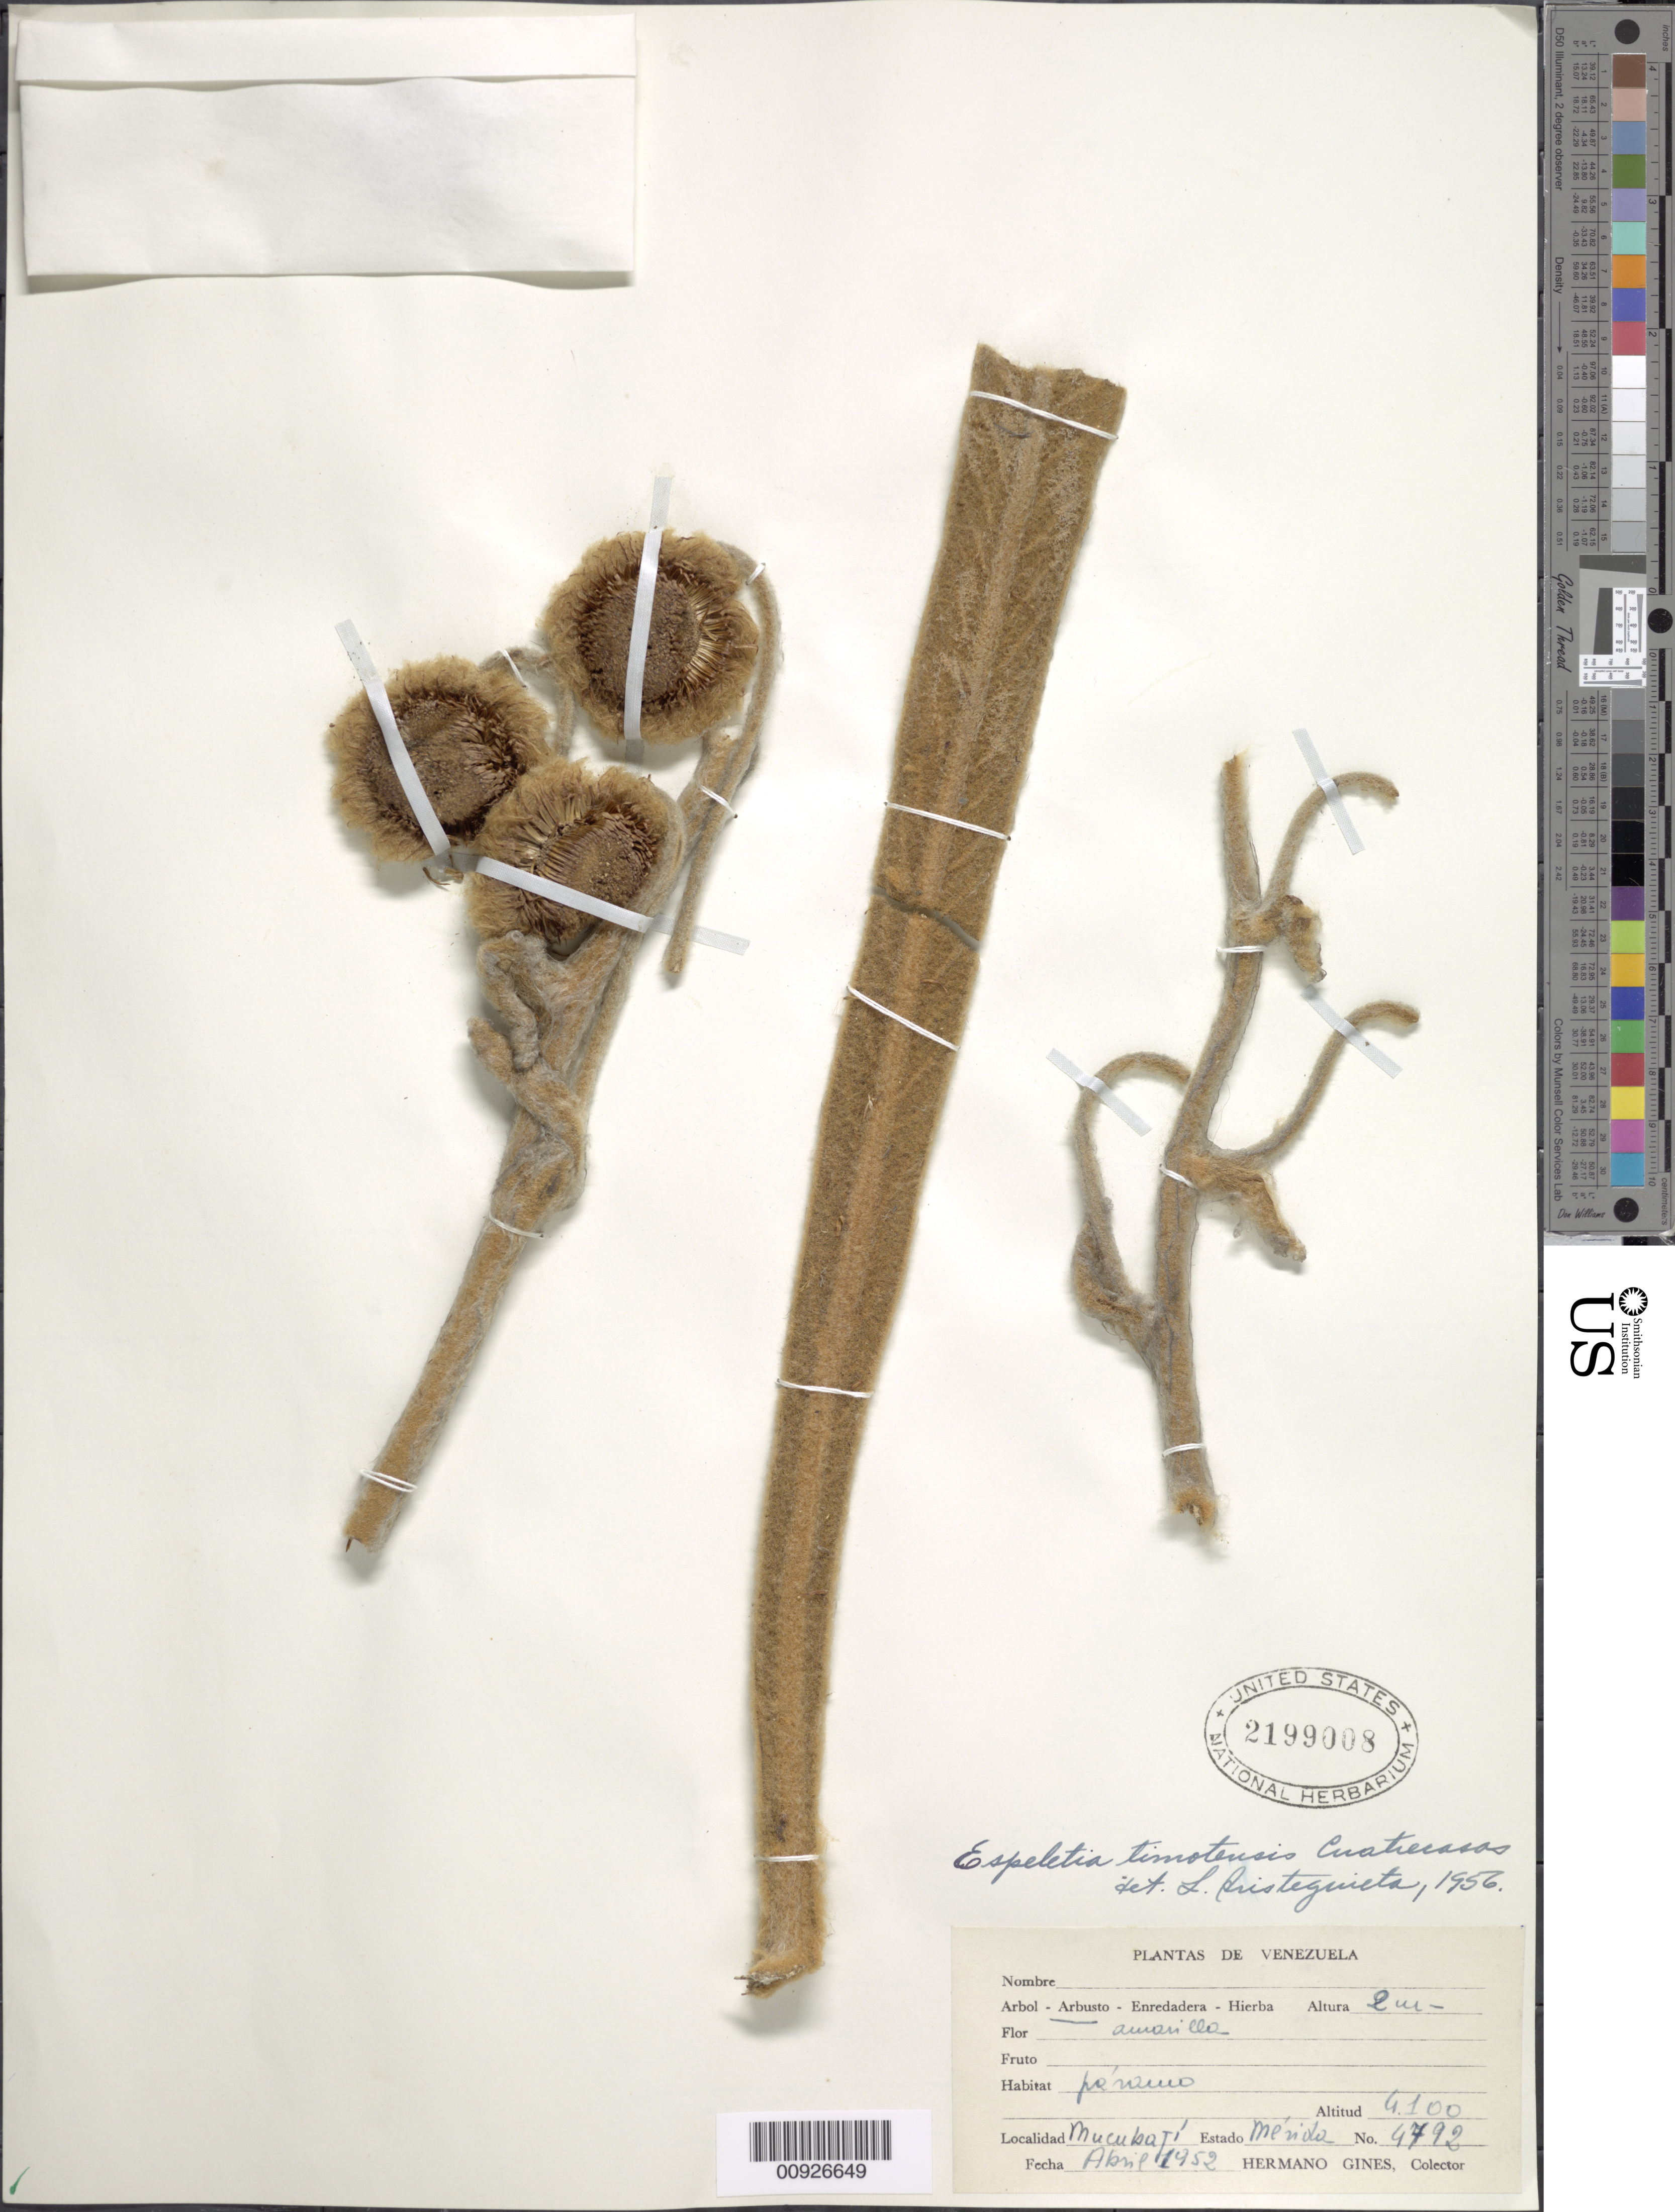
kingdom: Plantae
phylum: Tracheophyta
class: Magnoliopsida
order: Asterales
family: Asteraceae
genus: Coespeletia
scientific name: Coespeletia timotensis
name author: (Cuatrec.) Cuatrec.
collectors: Bro. Gines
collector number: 4792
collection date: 1952-04-01/1952-04-30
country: Venezuela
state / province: Mérida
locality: Mucubají.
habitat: Páramo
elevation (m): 4100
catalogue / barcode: US 2199008